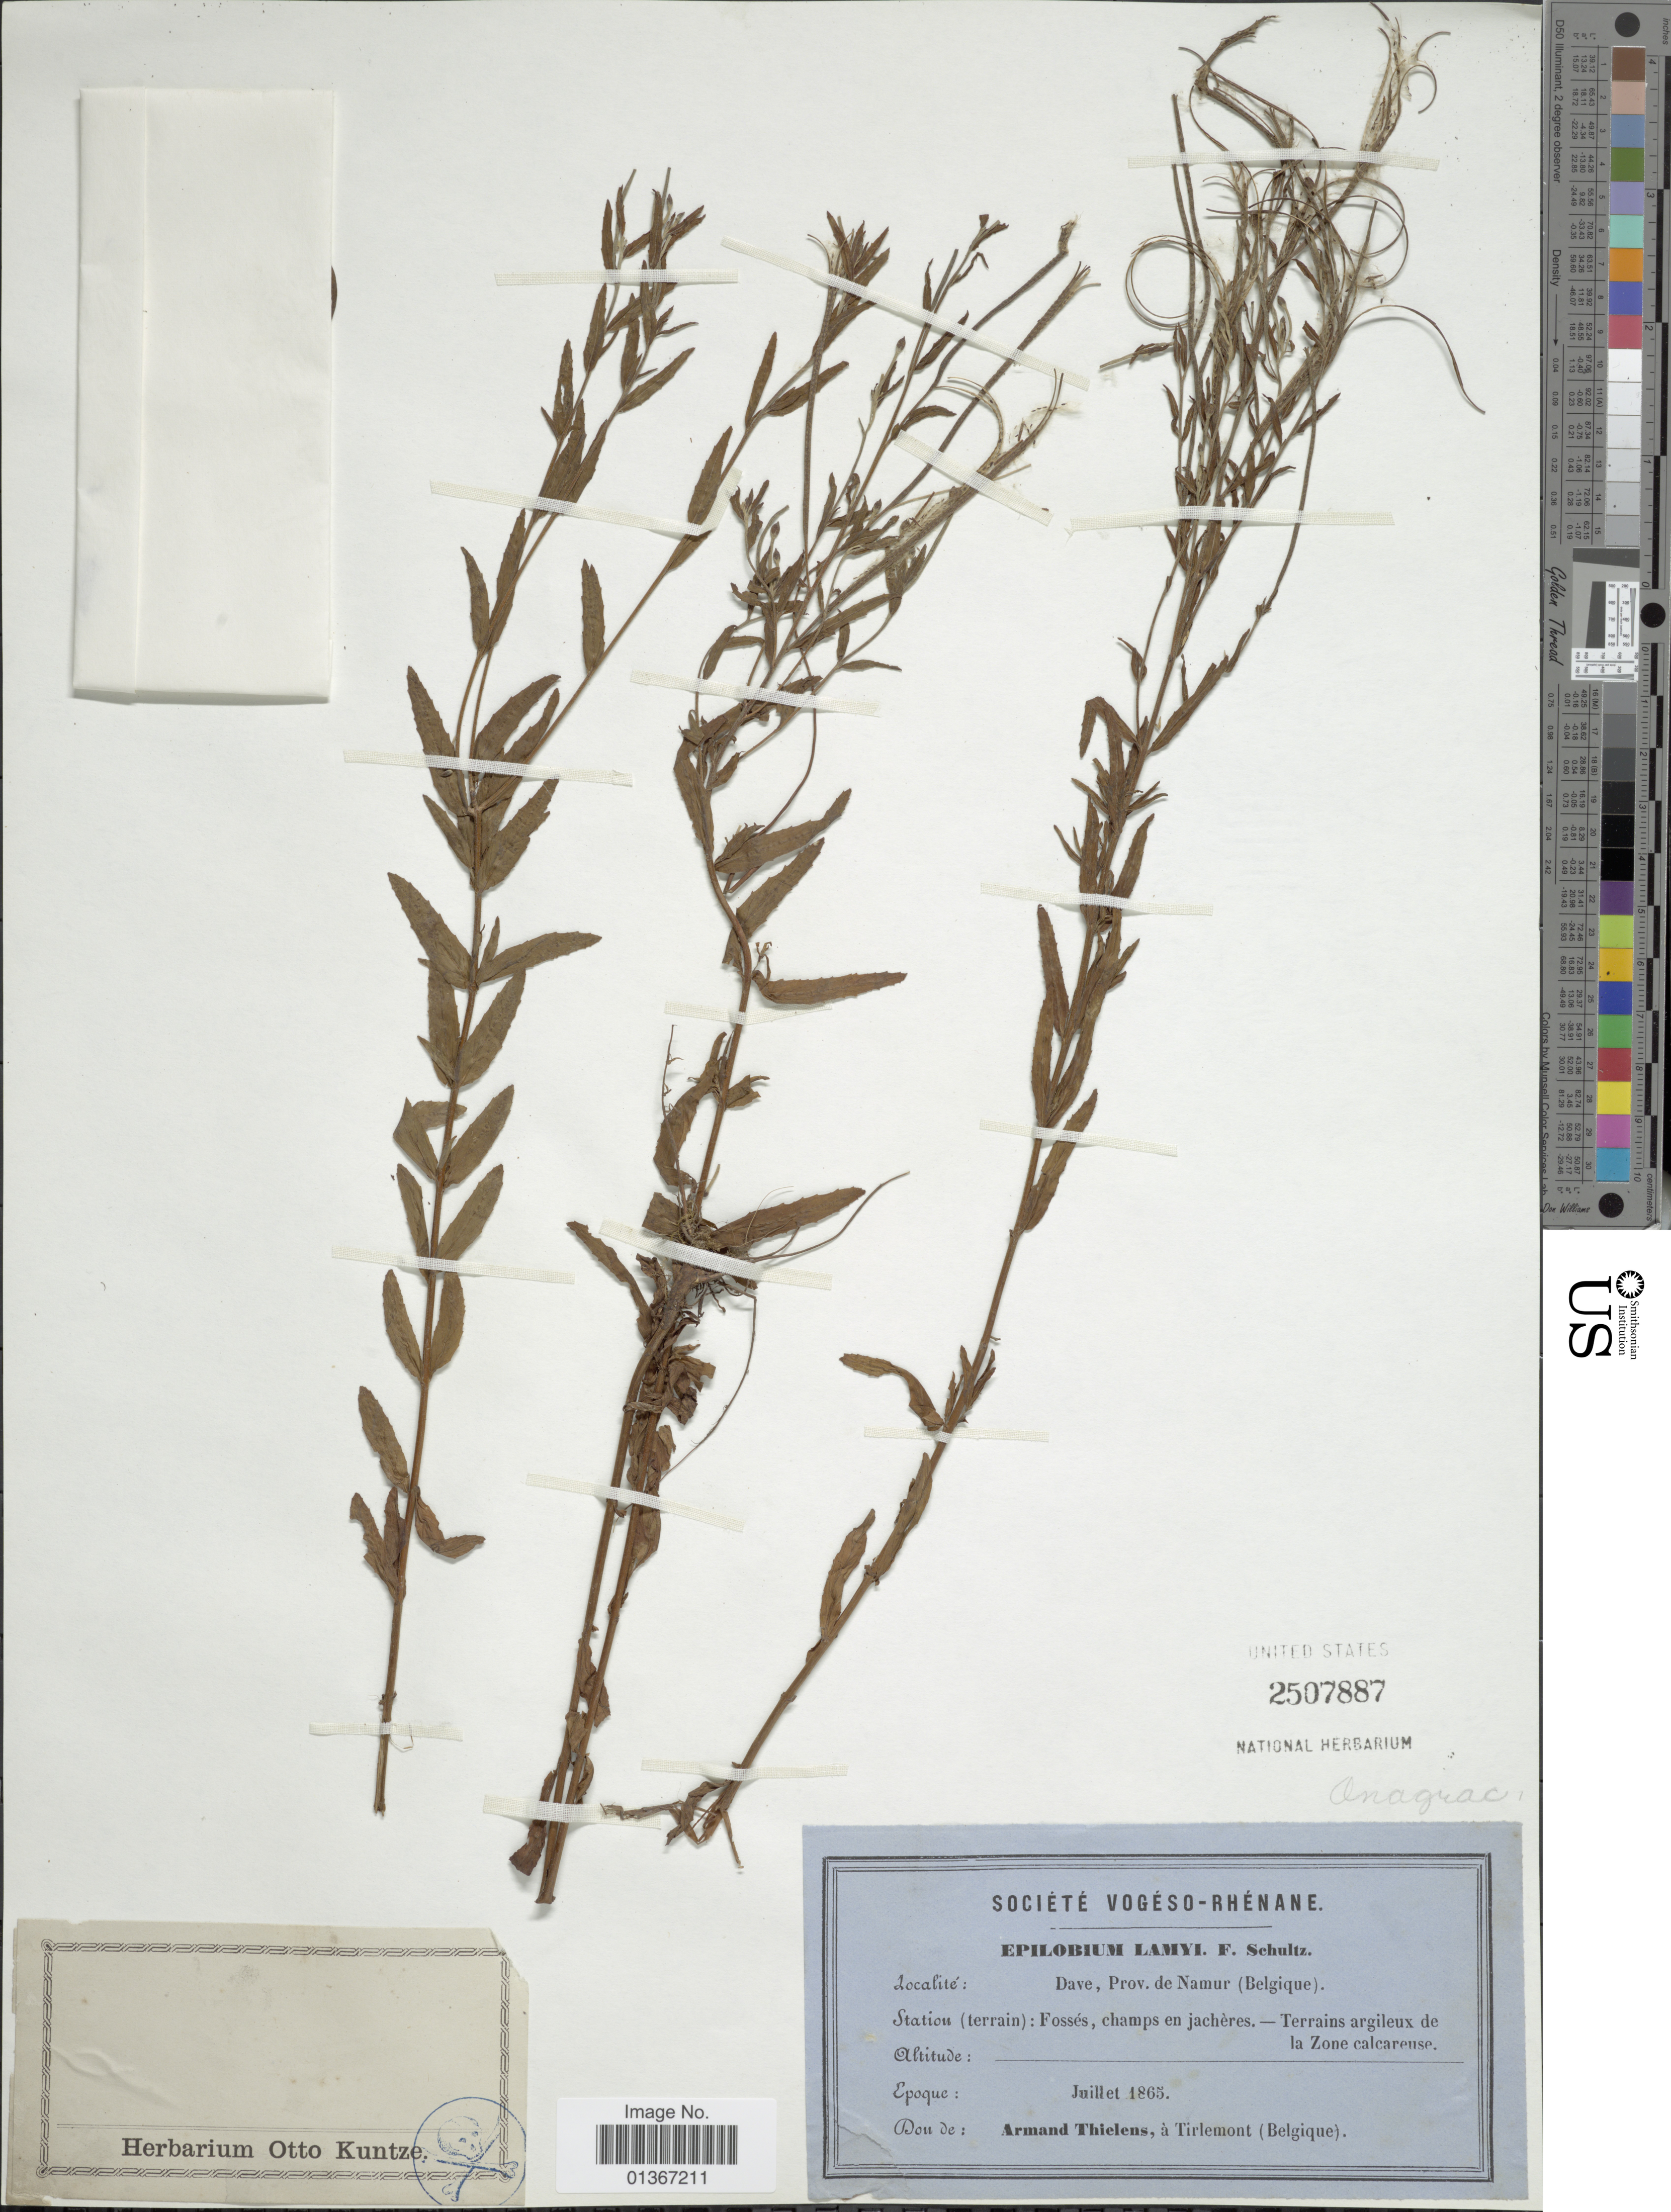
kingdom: Plantae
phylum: Tracheophyta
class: Magnoliopsida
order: Myrtales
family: Onagraceae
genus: Epilobium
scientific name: Epilobium tetragonum subsp. lamyi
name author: (F.W. Schultz) Nyman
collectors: A. Thielens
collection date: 1865-07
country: Belgium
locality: Dave, Prov. de Namur.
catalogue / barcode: US 2507887